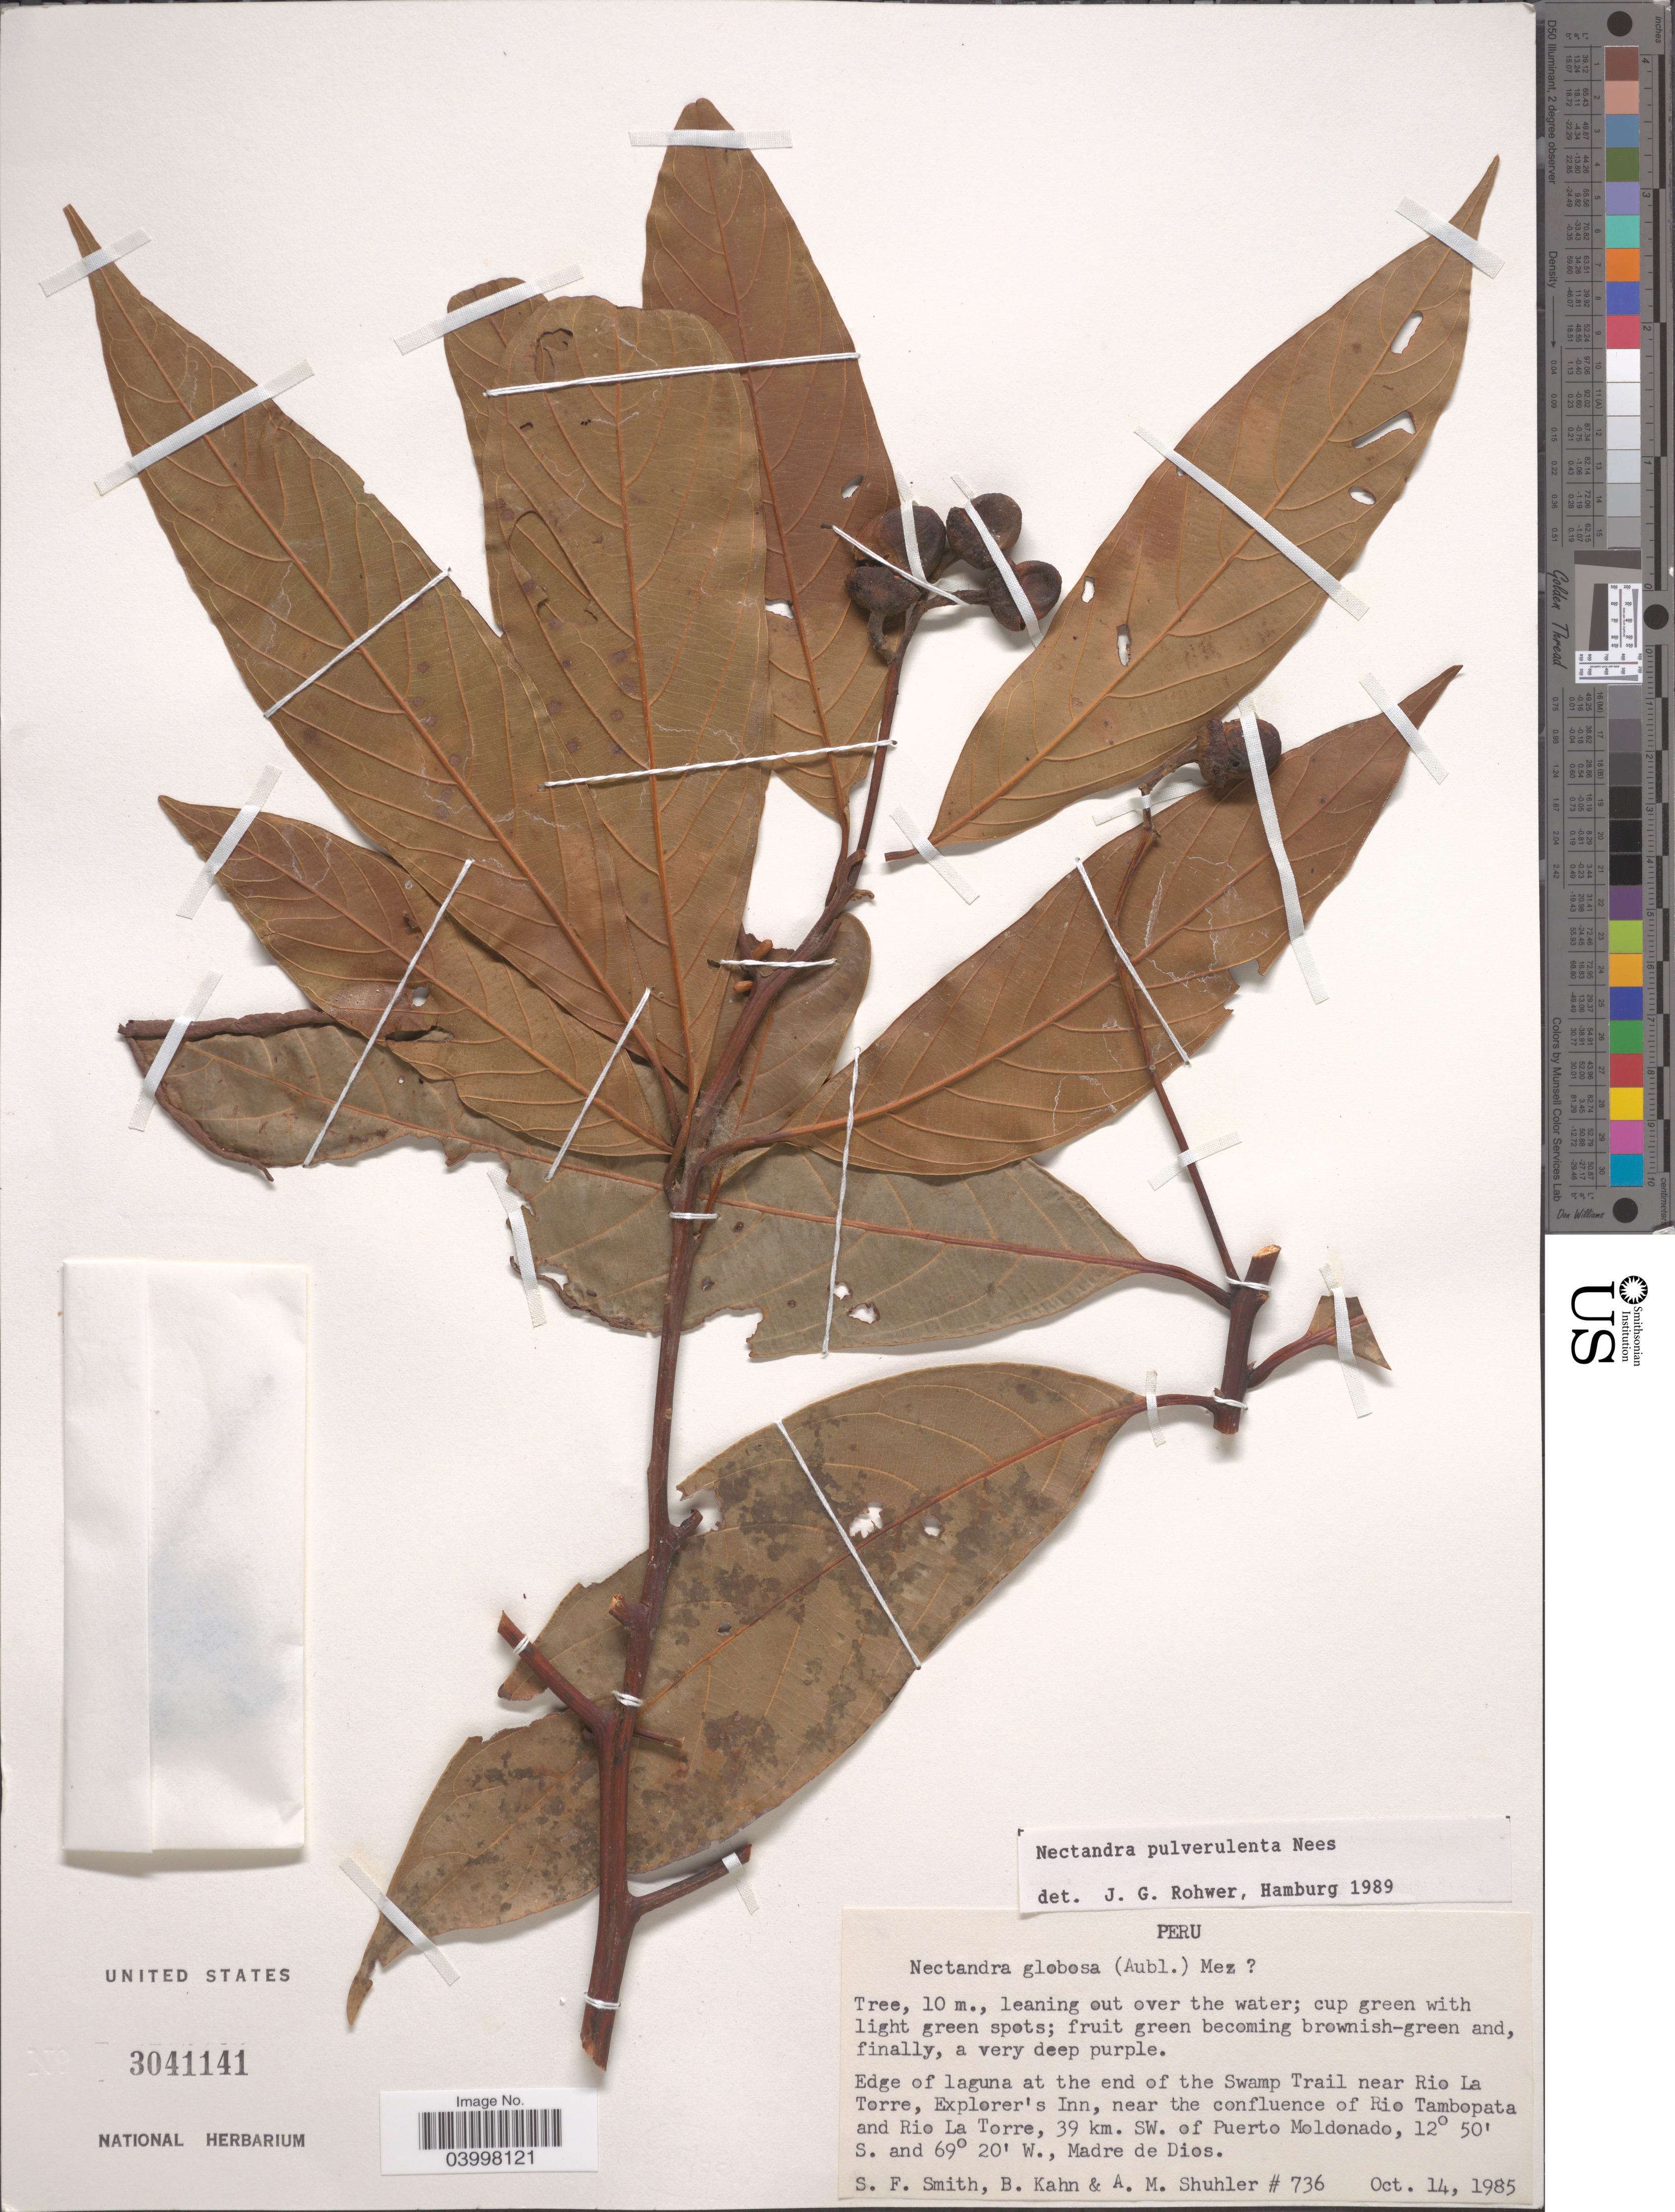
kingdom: Plantae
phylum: Tracheophyta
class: Magnoliopsida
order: Laurales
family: Lauraceae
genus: Nectandra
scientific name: Nectandra pulverulenta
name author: Nees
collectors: S.F. Smith, B. Kahn & A. Shuhler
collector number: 736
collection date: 1985-10-14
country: Peru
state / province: Madre de Dios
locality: Edge of laguna at the end of the Swamp Trail near Rio La Torre, Explorer's Inn, near the confluence of Rio Tambopata and Rio La Torre, 39 km. SW. of Puerto Moldonado.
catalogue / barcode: US 3041141